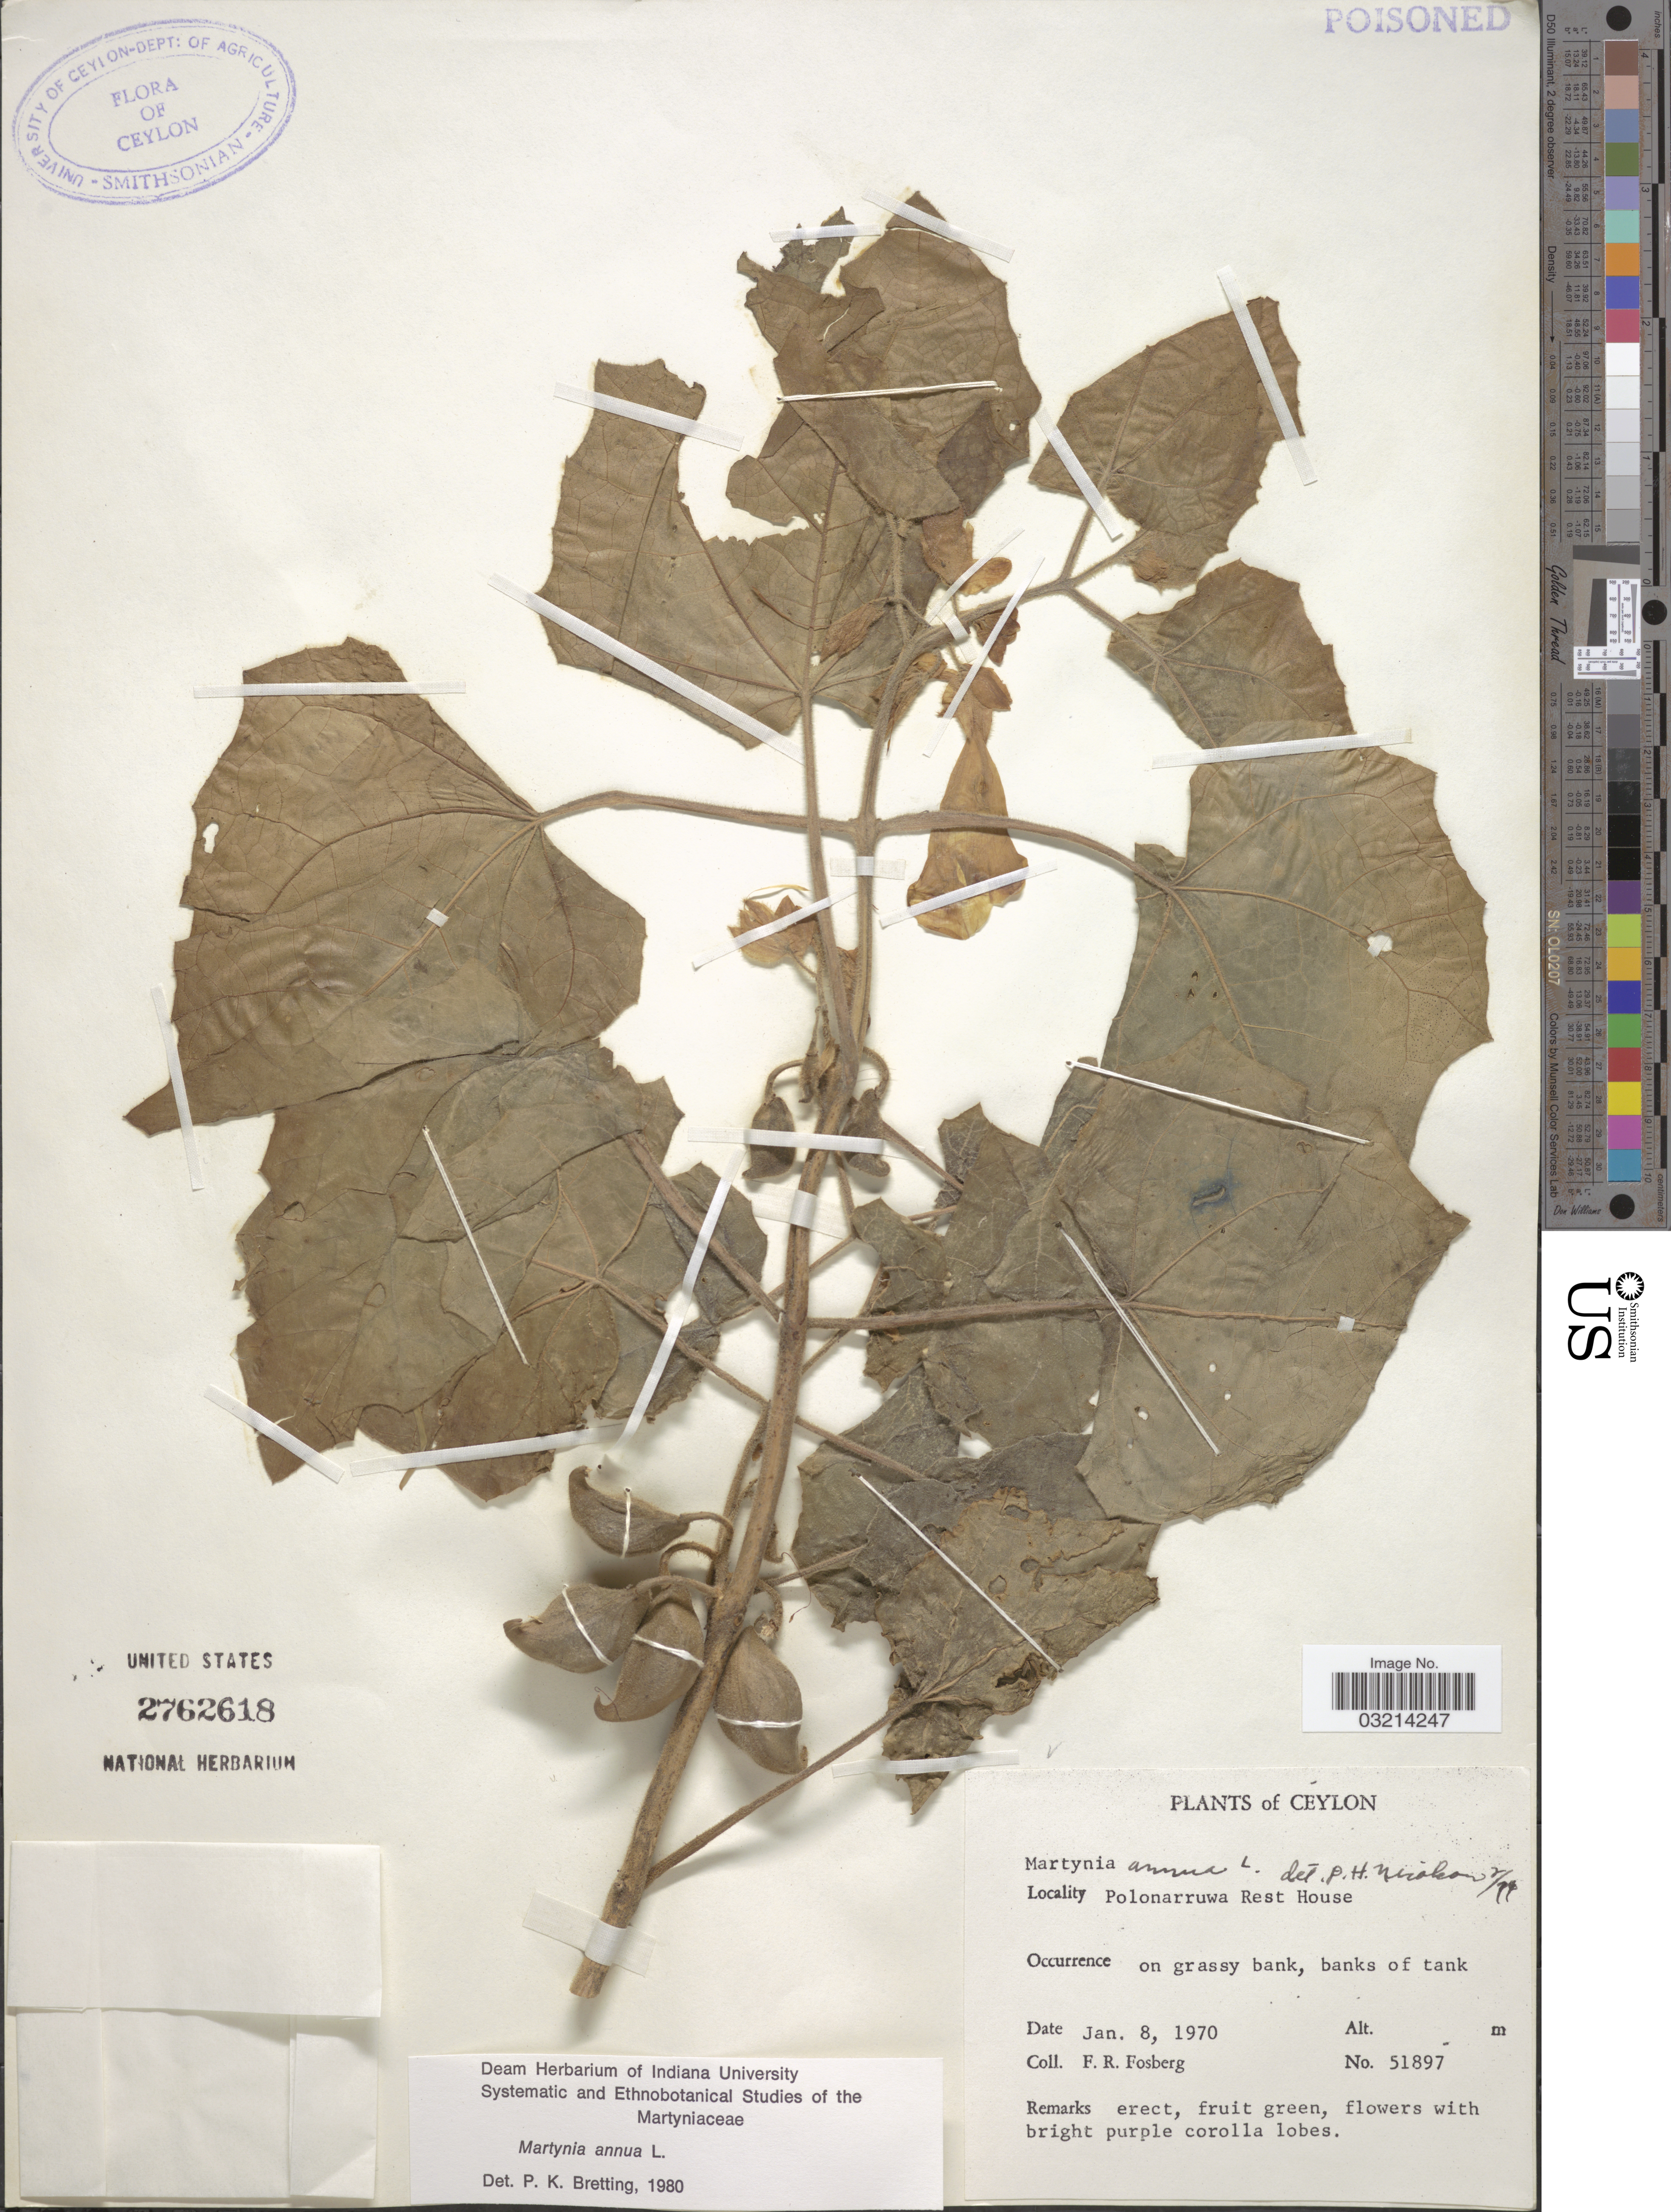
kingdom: Plantae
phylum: Tracheophyta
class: Magnoliopsida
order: Lamiales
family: Martyniaceae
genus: Martynia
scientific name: Martynia annua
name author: L.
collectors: F. R. Fosberg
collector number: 51897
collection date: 1970-01-08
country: Sri Lanka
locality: Polonarruwa Rest House.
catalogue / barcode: US 2762618